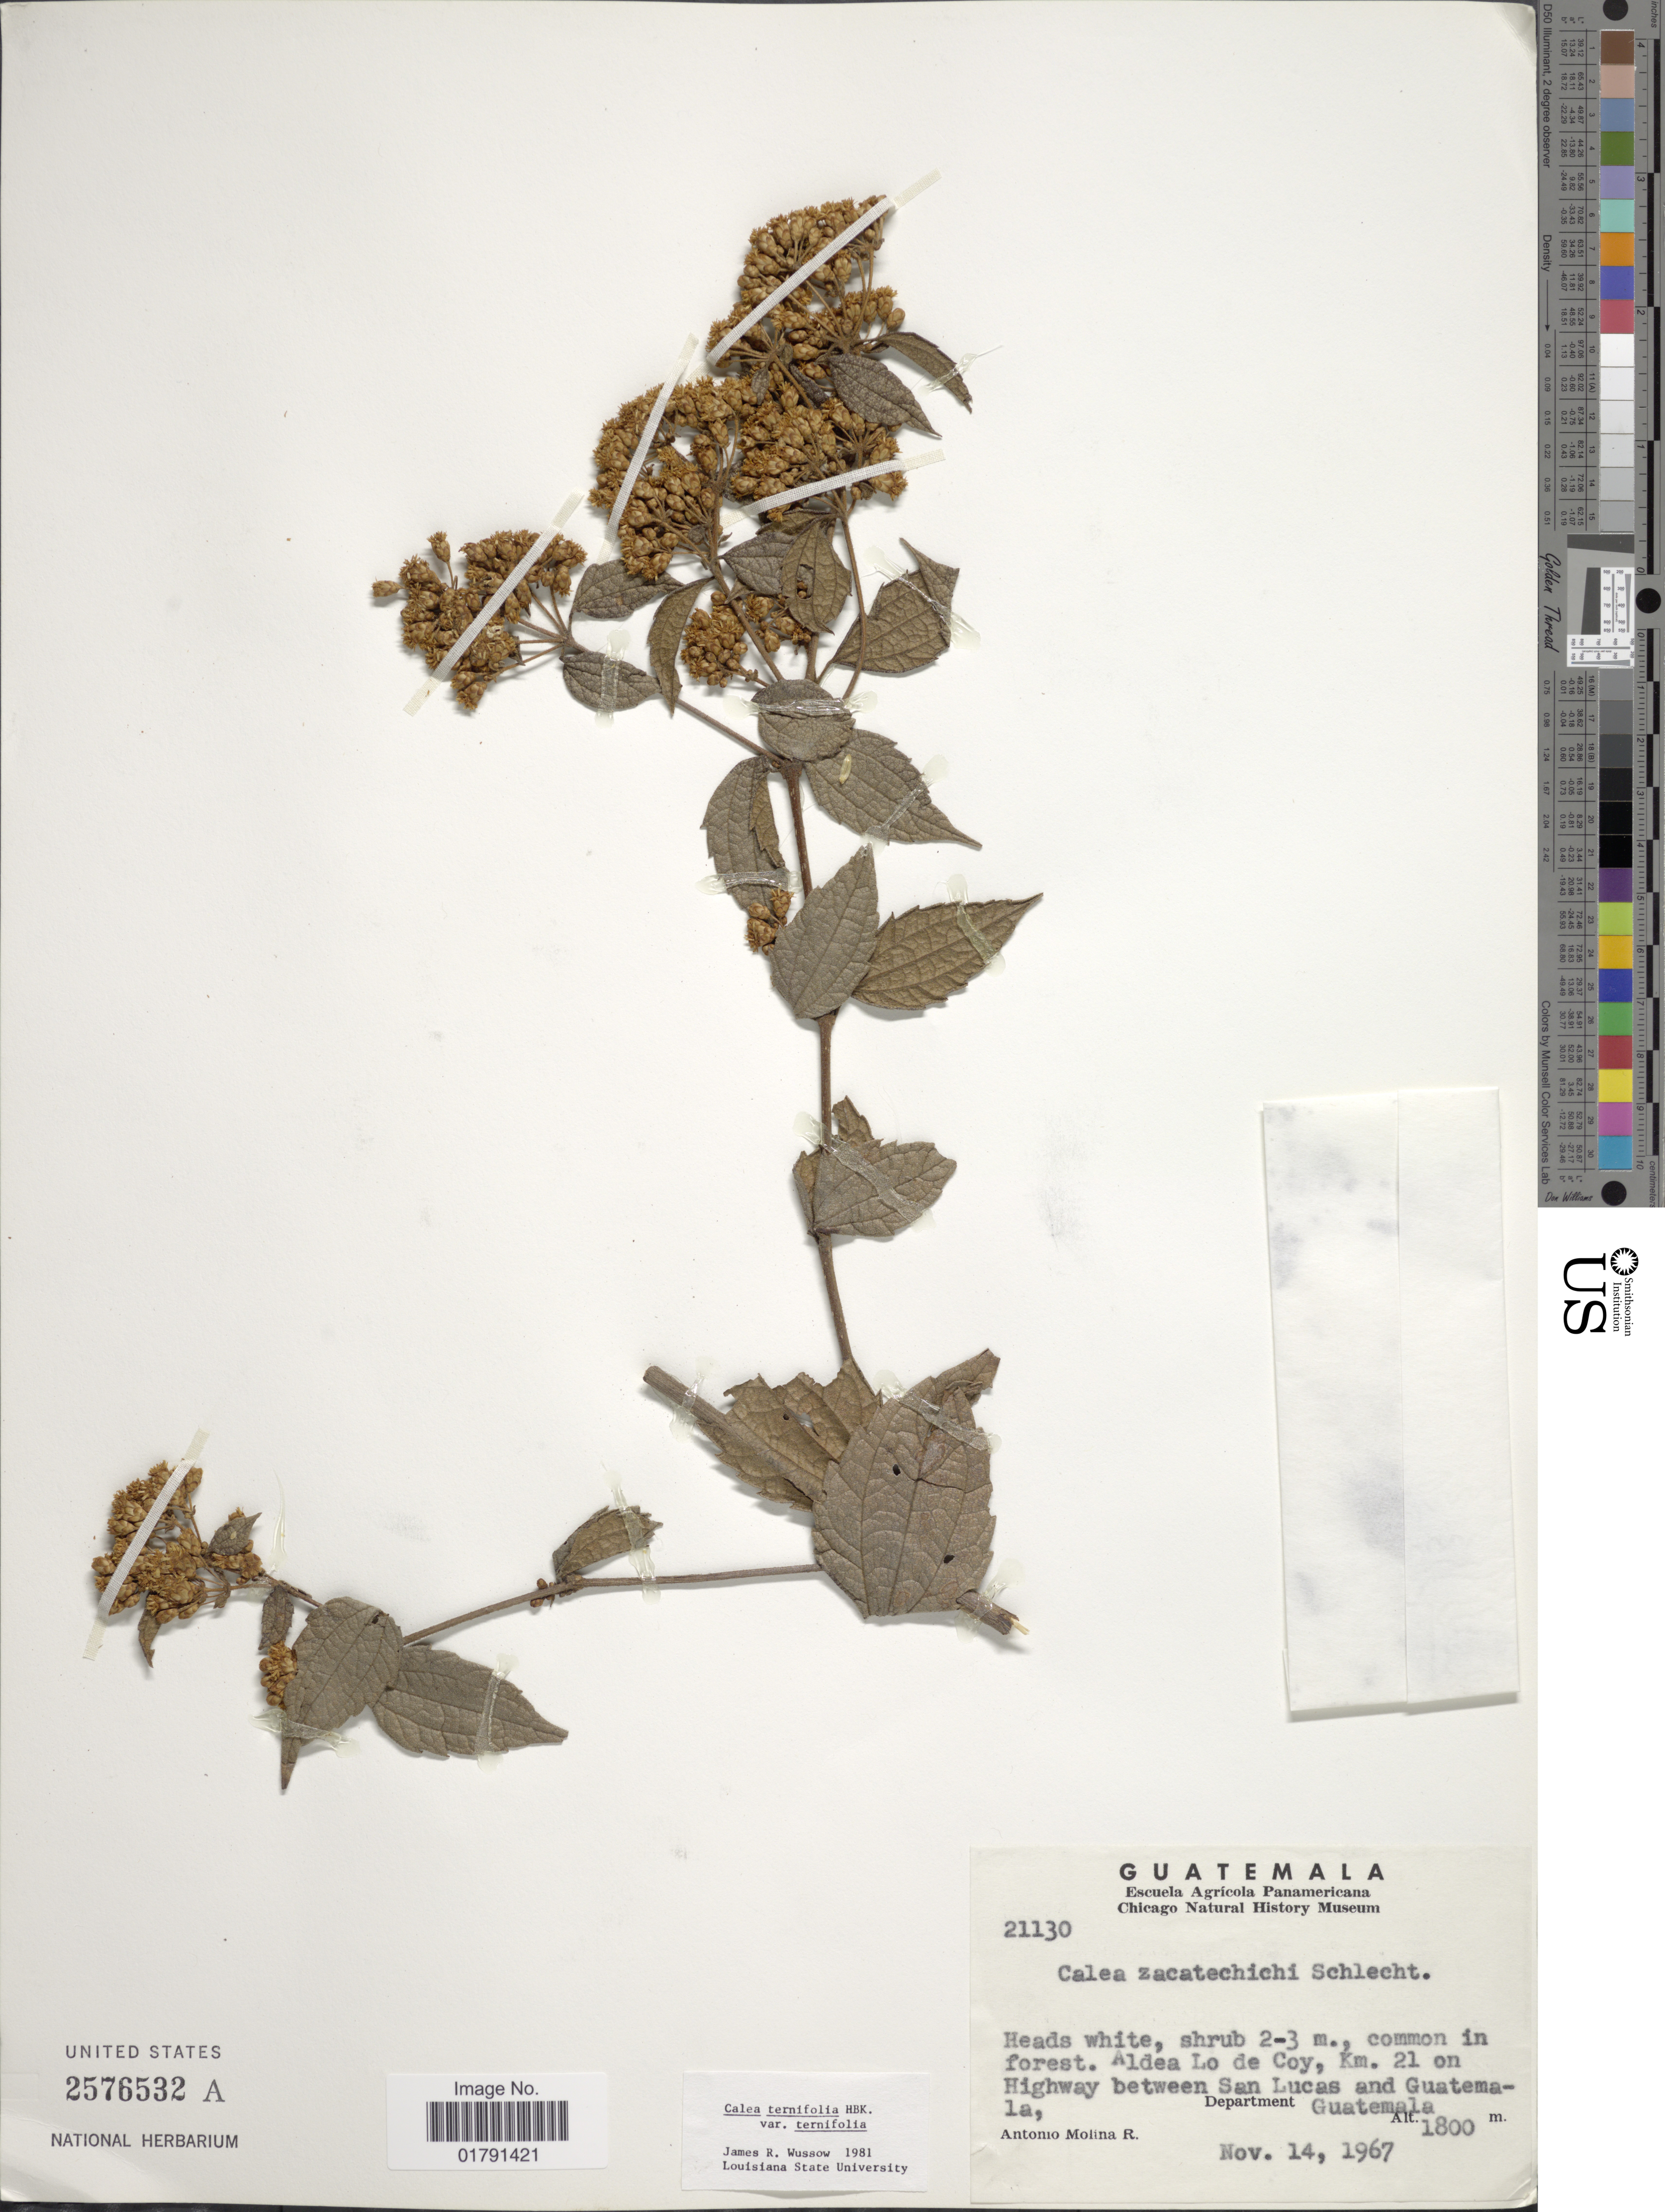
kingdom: Plantae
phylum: Tracheophyta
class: Magnoliopsida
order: Asterales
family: Asteraceae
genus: Calea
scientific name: Calea ternifolia var. ternifolia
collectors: A. Molina R.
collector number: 21130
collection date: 1967-11-14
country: Guatemala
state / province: Guatemala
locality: Aldea Lo de Coy, Km 21 on Highway between San Lucas and Guatemala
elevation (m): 1800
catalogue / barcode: US 2576532A